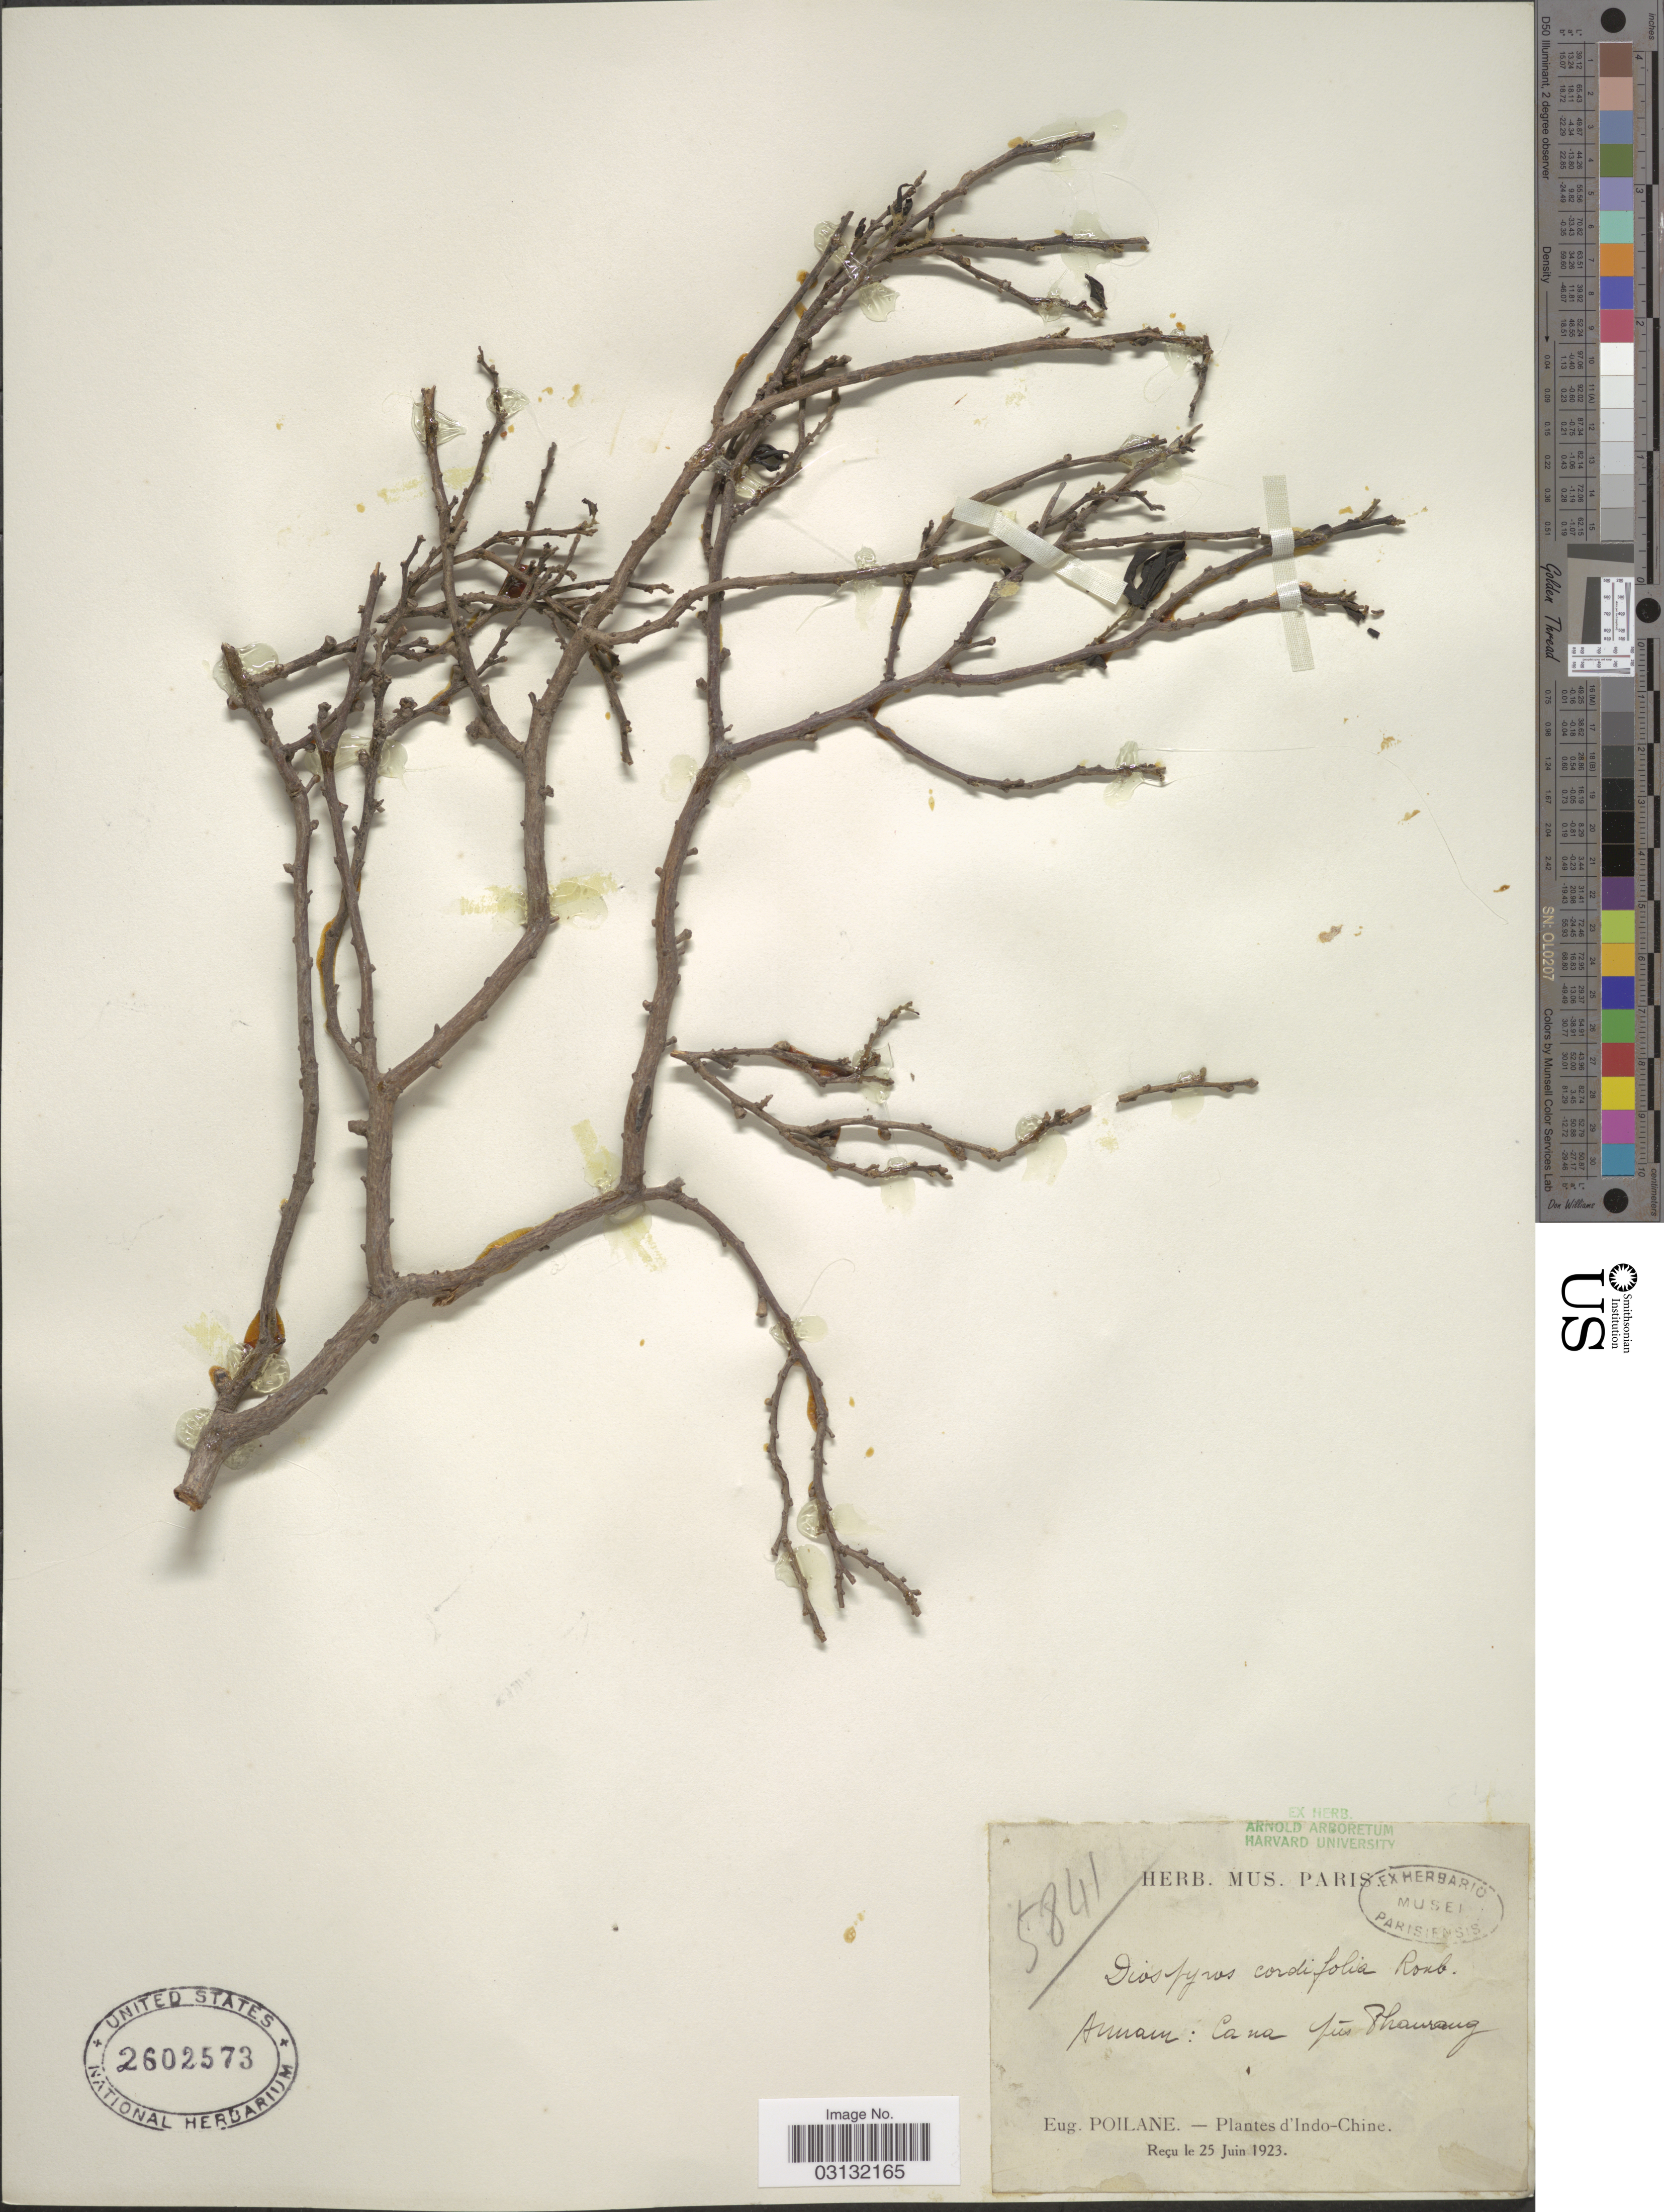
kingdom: Plantae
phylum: Tracheophyta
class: Magnoliopsida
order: Ericales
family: Ebenaceae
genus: Diospyros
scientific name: Diospyros montana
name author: Roxb.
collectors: E. Poilane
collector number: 5841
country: Vietnam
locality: Annam: Cana près Phanrang, d'Indo-Chine.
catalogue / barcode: US 2602573